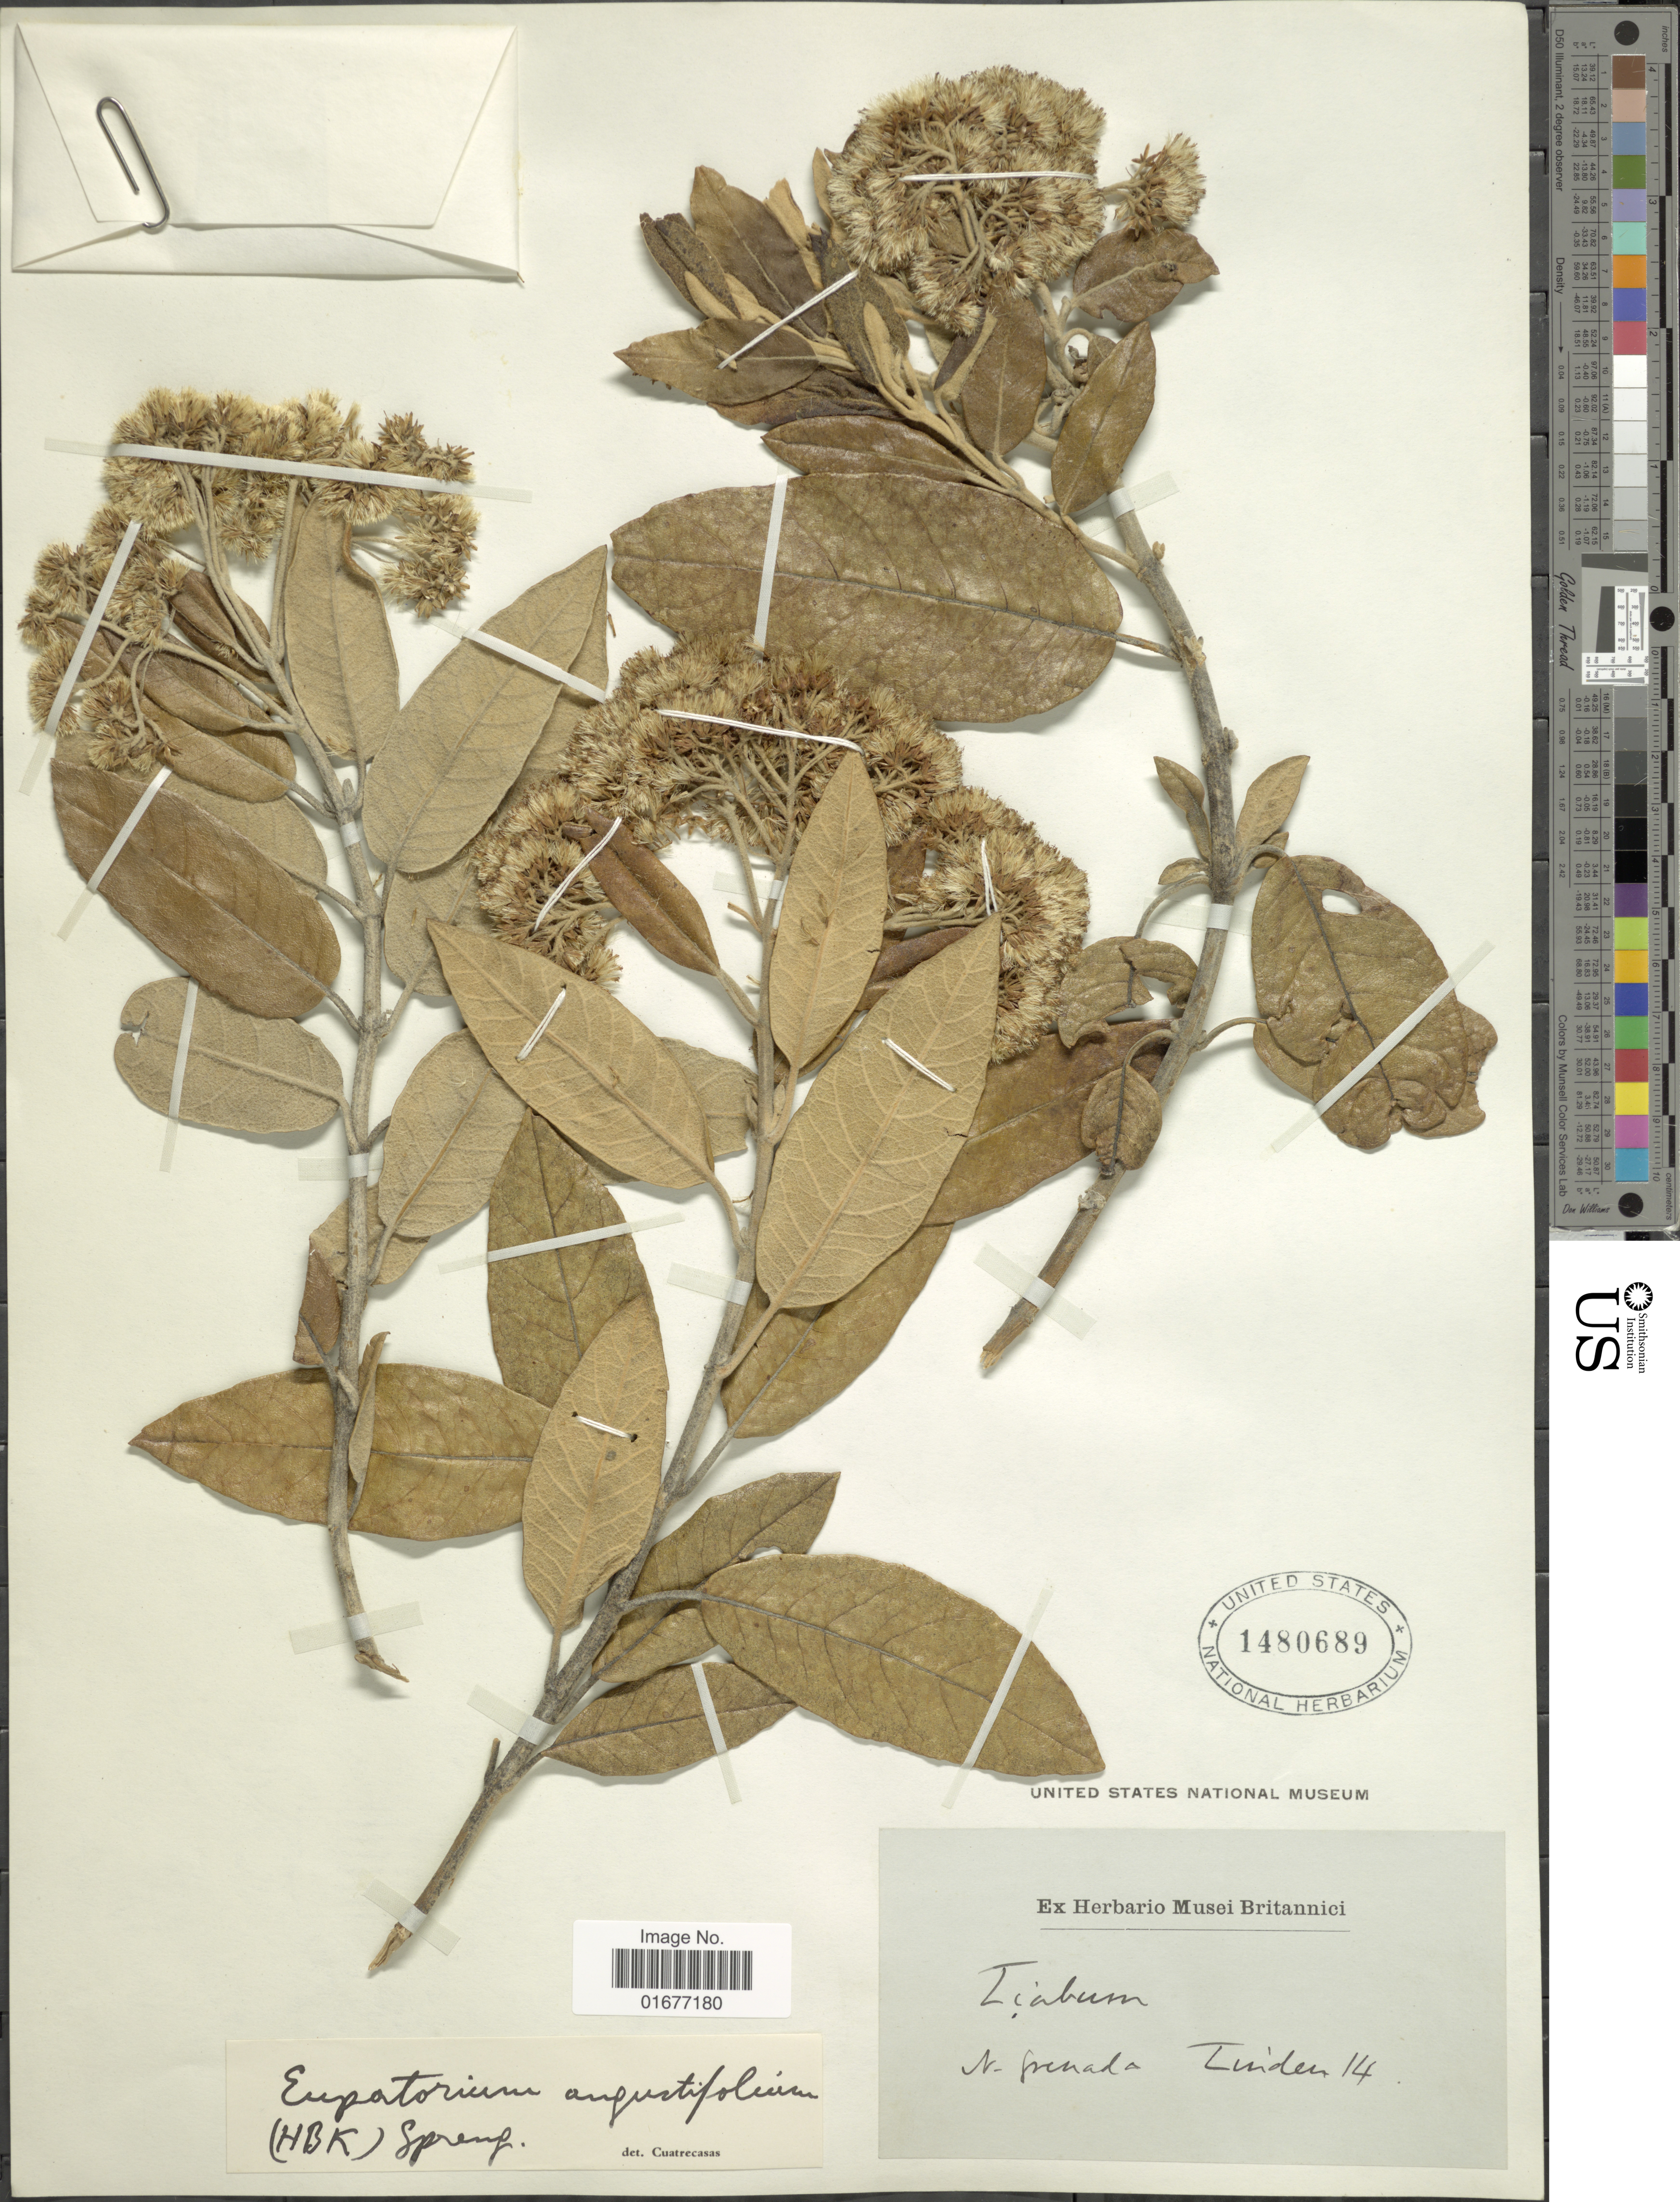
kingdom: Plantae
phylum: Tracheophyta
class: Magnoliopsida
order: Asterales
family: Asteraceae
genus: Ageratina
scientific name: Ageratina angustifolia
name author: (Kunth) R.M. King & H. Rob.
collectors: -- Linden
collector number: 14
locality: Grenada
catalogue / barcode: US 1480689